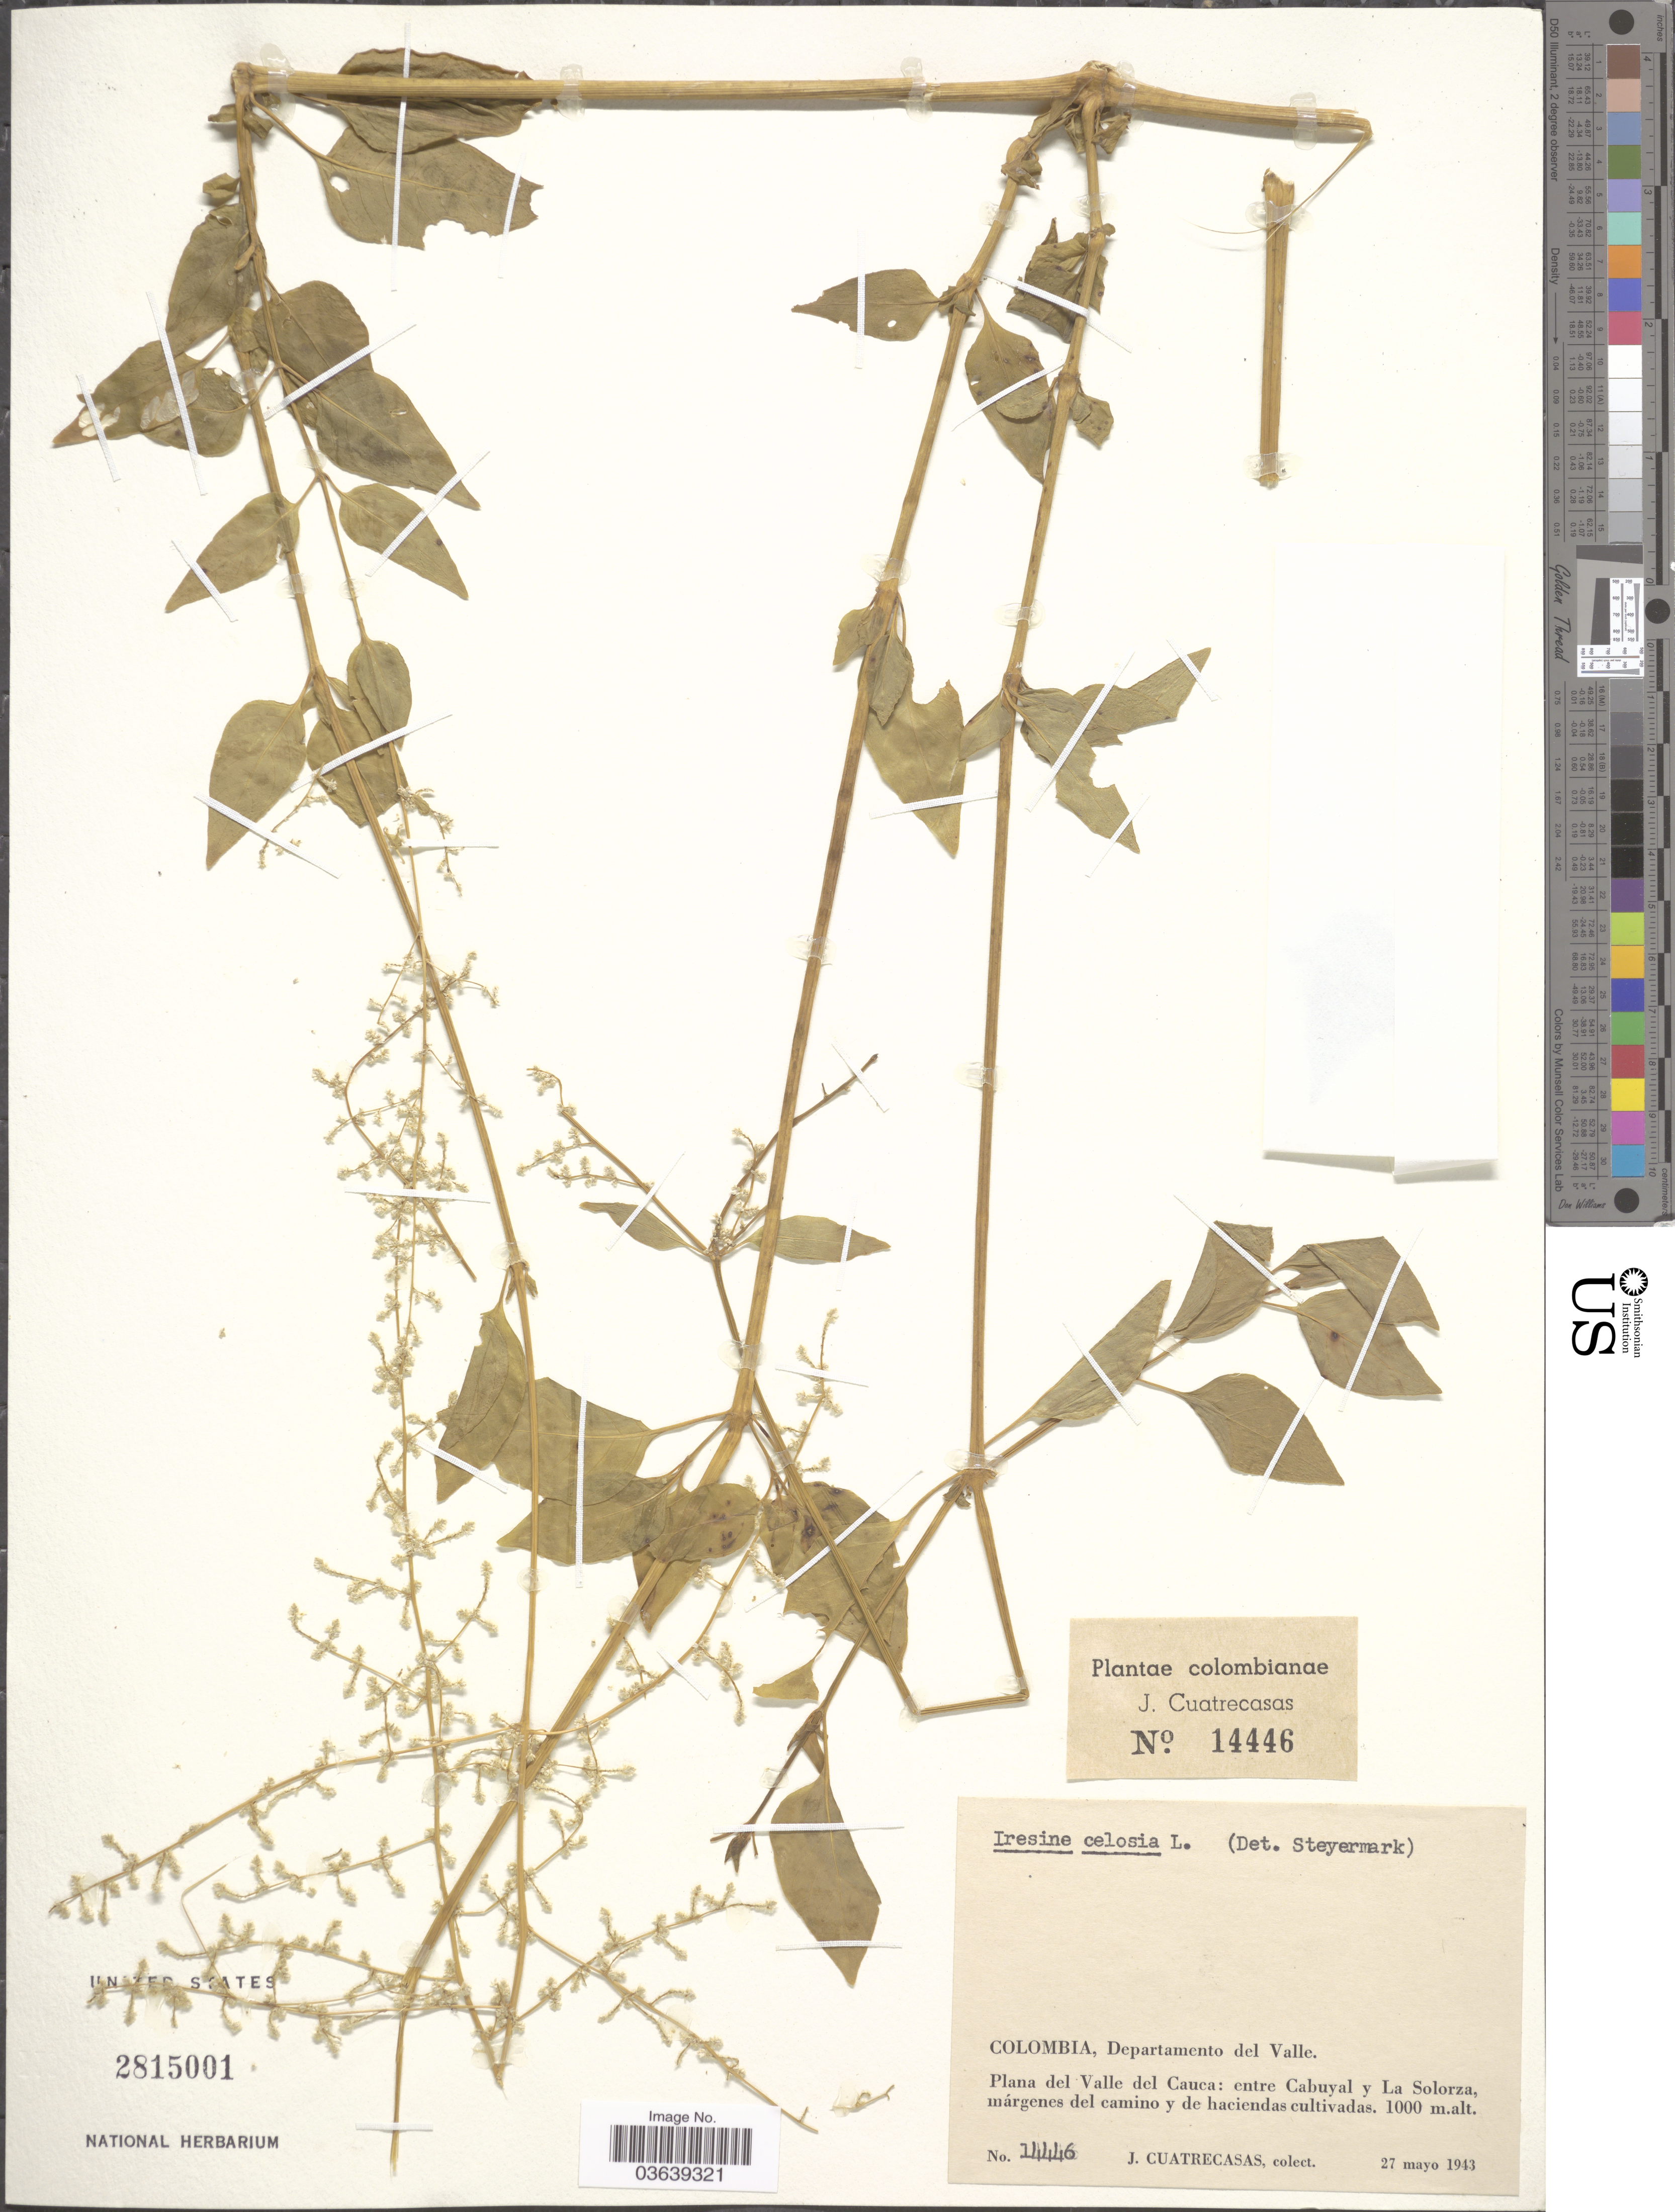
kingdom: Plantae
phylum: Tracheophyta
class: Magnoliopsida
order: Caryophyllales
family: Amaranthaceae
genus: Iresine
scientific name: Iresine celosia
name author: L.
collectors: J. Cuatrecasas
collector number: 14446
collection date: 1943-05-27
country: Colombia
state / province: Valle del Cauca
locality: Departamento del Valle. Plana del Valle del Cauca: entre Cabuyal y La Solorza.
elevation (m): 1000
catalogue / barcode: US 2815001